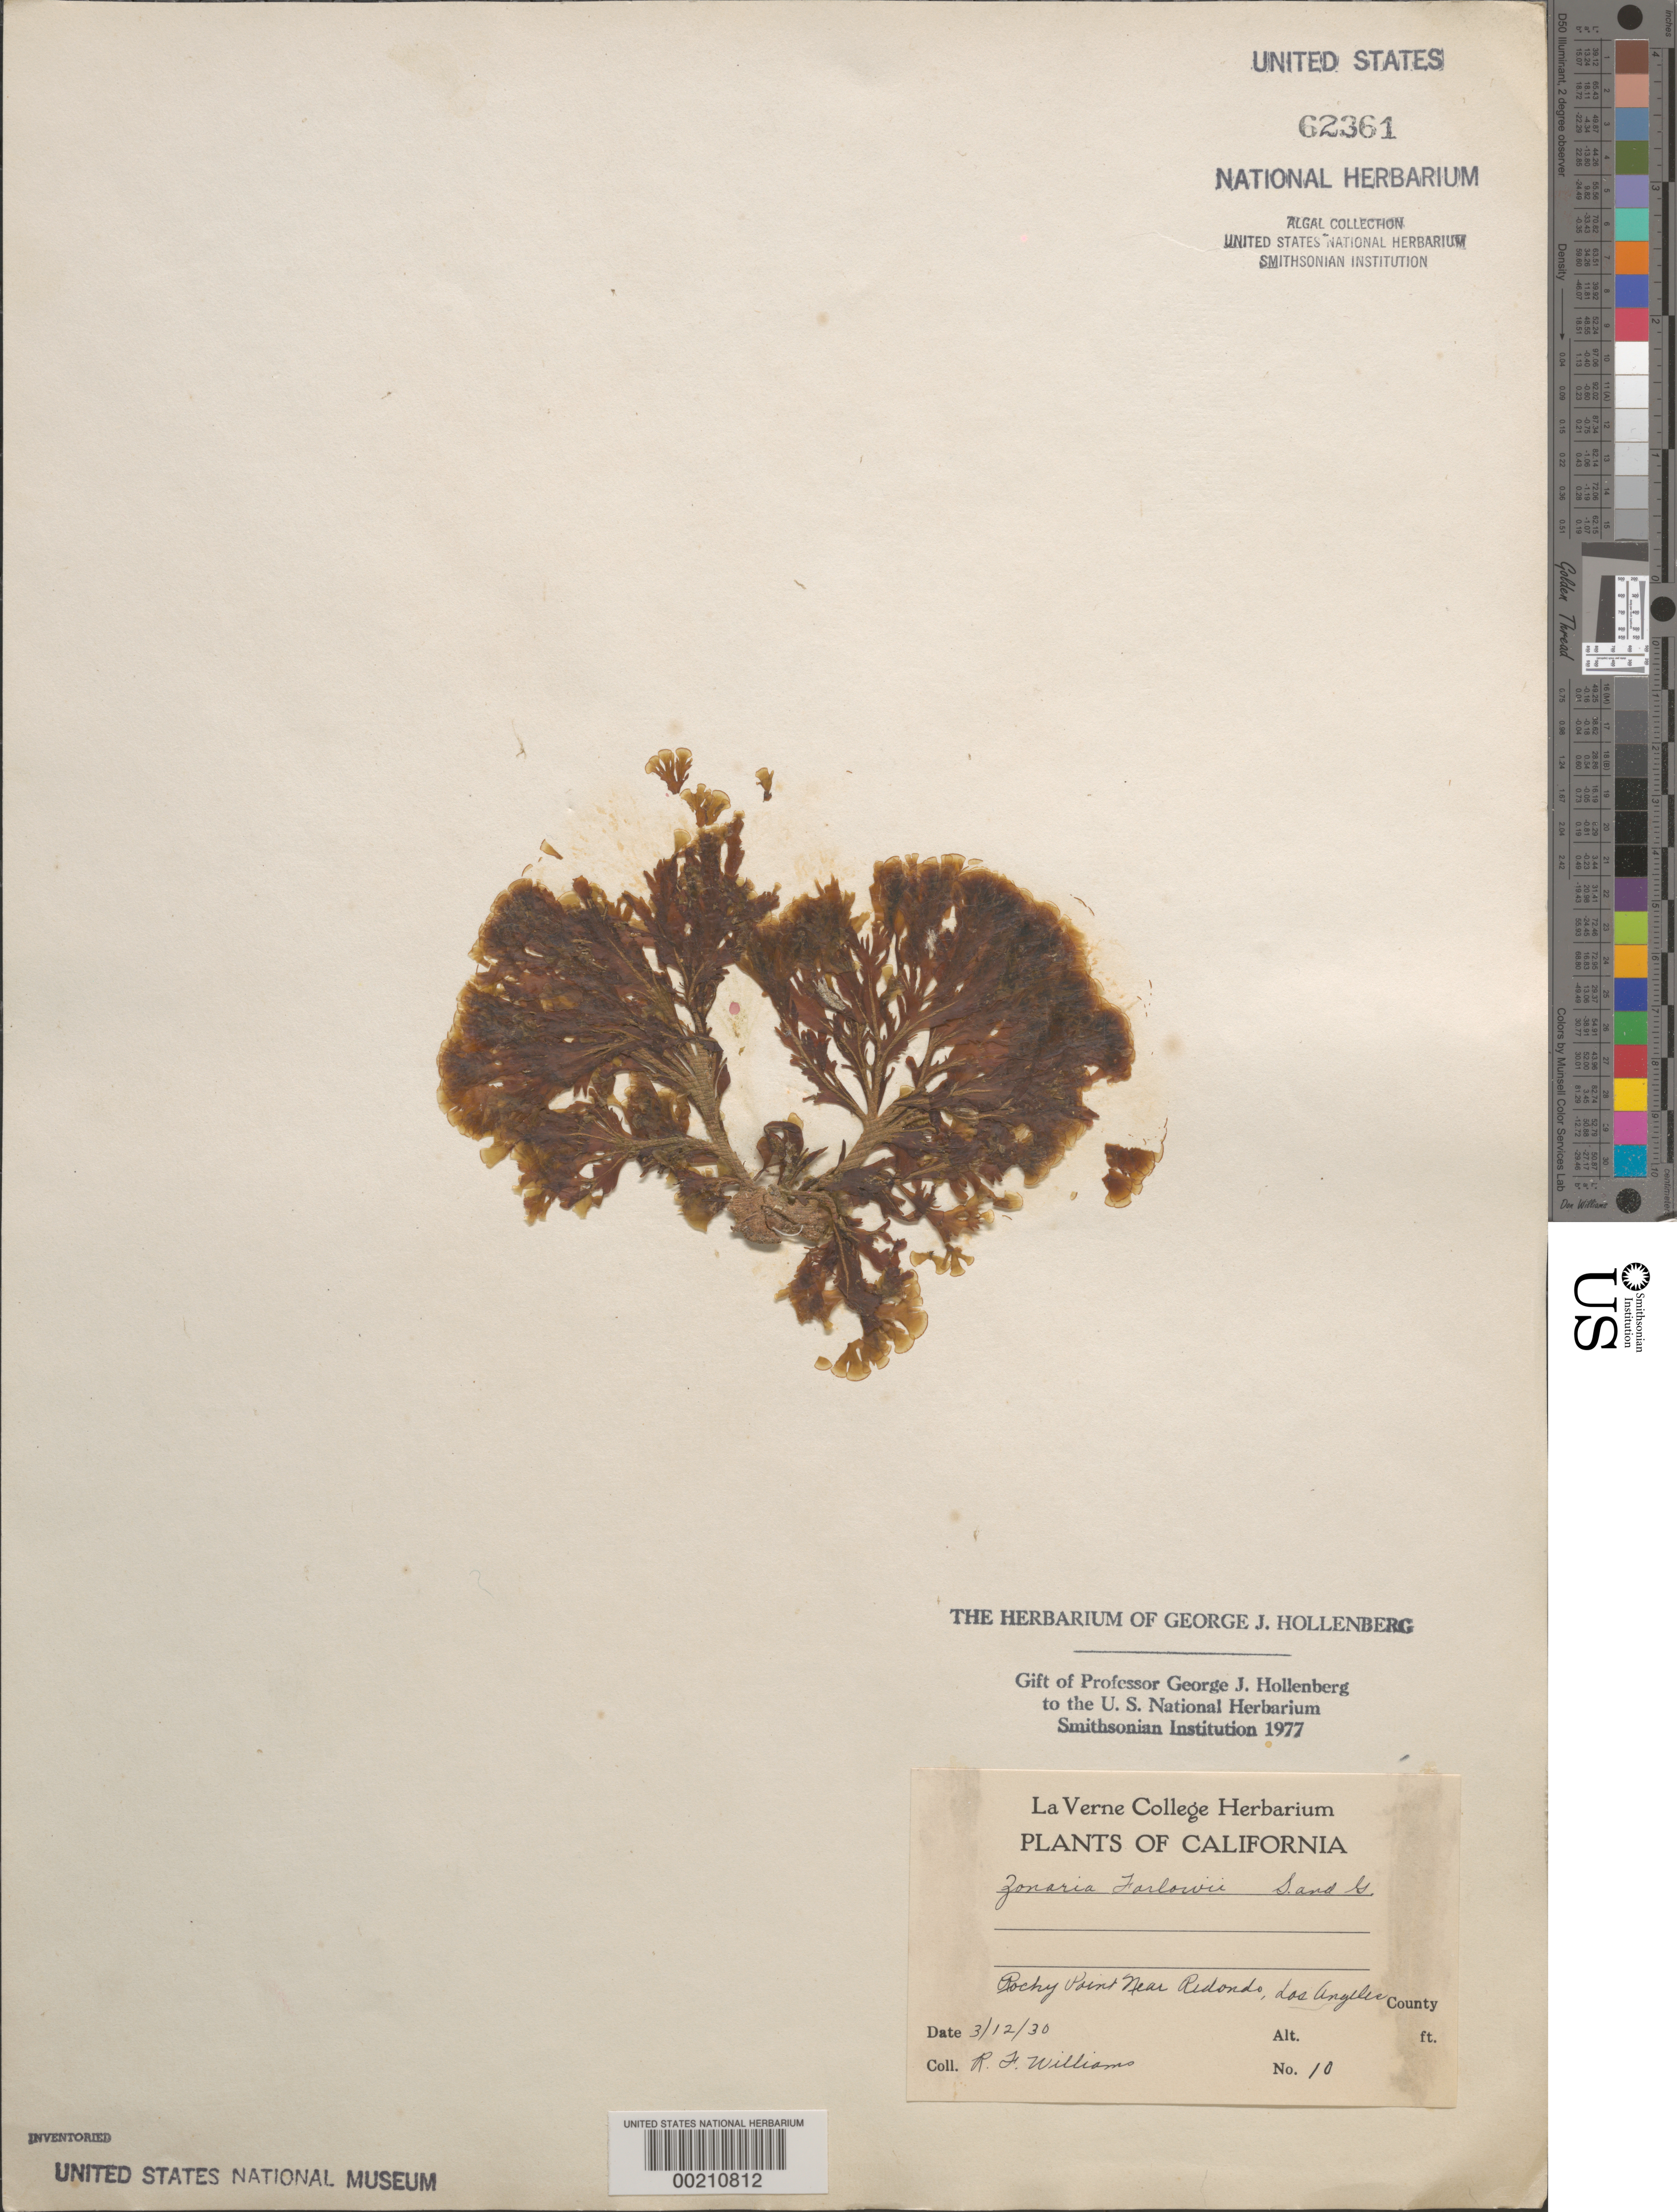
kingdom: Chromista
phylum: Ochrophyta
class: Phaeophyceae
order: Dictyotales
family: Dictyotaceae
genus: Zonaria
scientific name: Zonaria farlowii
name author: Setch. & N.L. Gardner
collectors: R. F. Williams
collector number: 10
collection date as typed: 12 Mar 1930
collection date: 1930-03-12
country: United States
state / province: California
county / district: Los Angeles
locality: Rocky point near Redondo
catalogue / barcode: US 62361